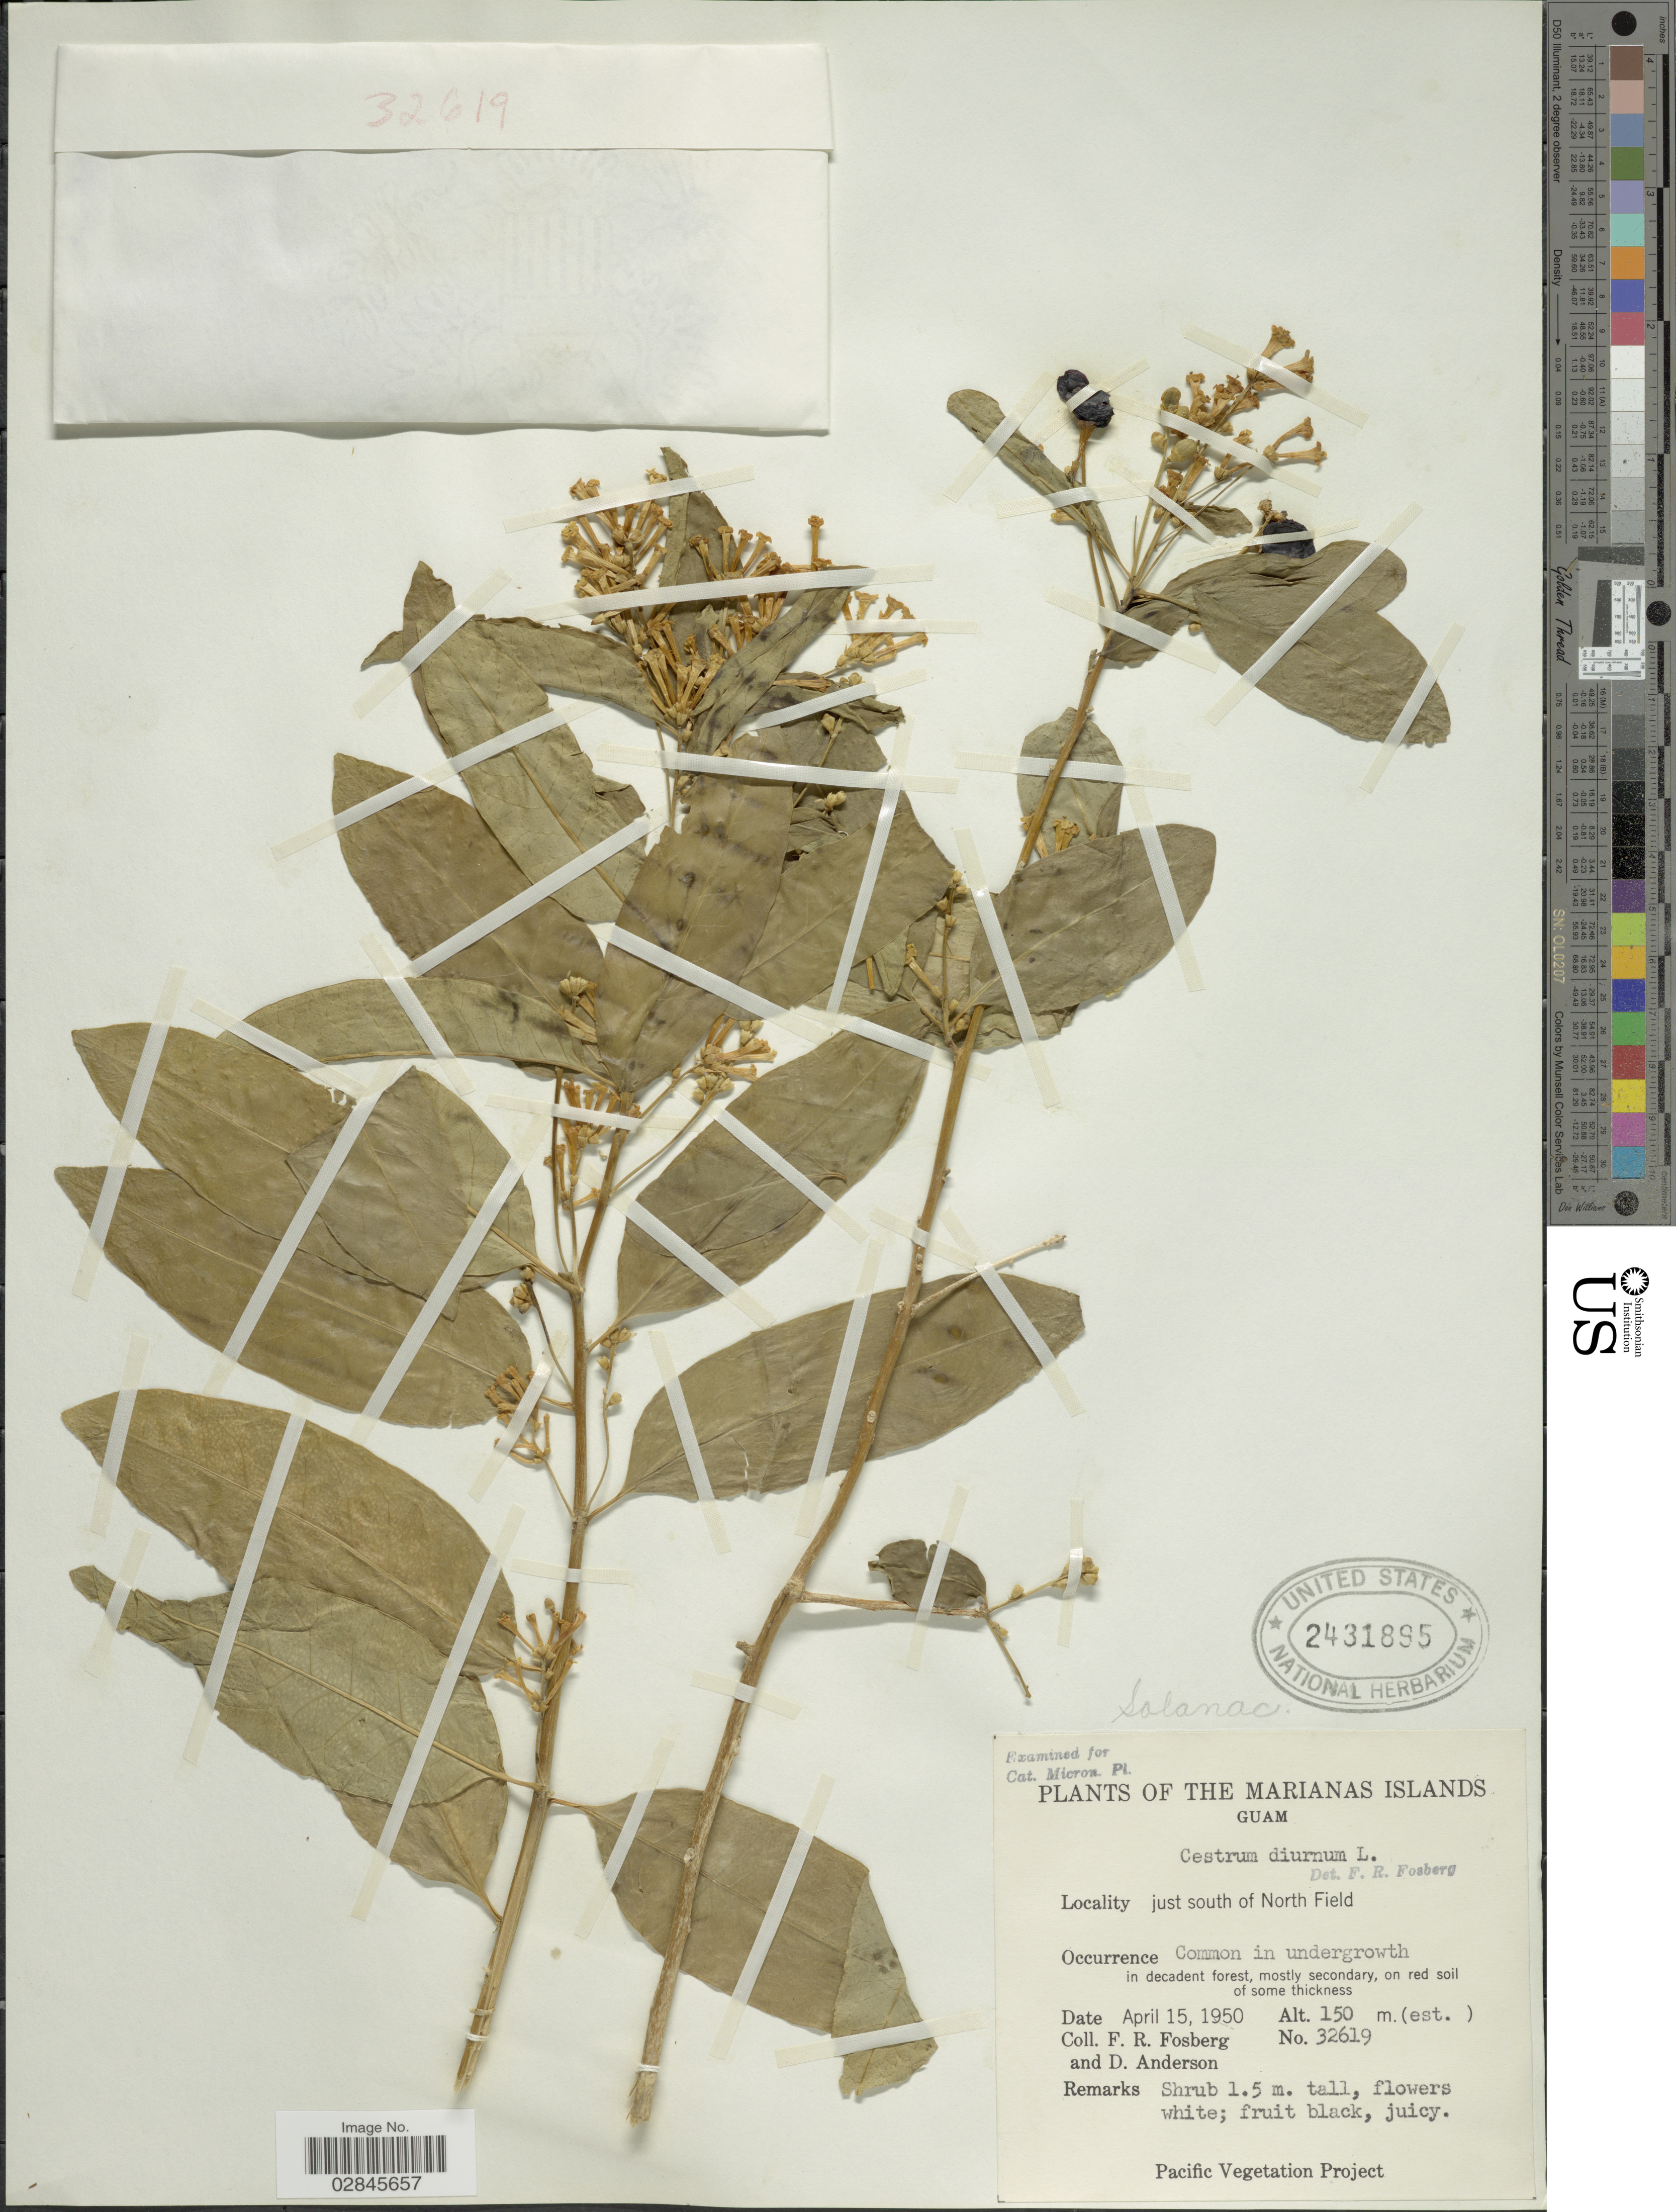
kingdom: Plantae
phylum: Tracheophyta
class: Magnoliopsida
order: Solanales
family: Solanaceae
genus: Cestrum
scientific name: Cestrum diurnum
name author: L.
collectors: F. R. Fosberg & D. Anderson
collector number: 32619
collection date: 1950-04-15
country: Guam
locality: The Marianas Islands. Just south of North Field.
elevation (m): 150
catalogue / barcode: US 2431895